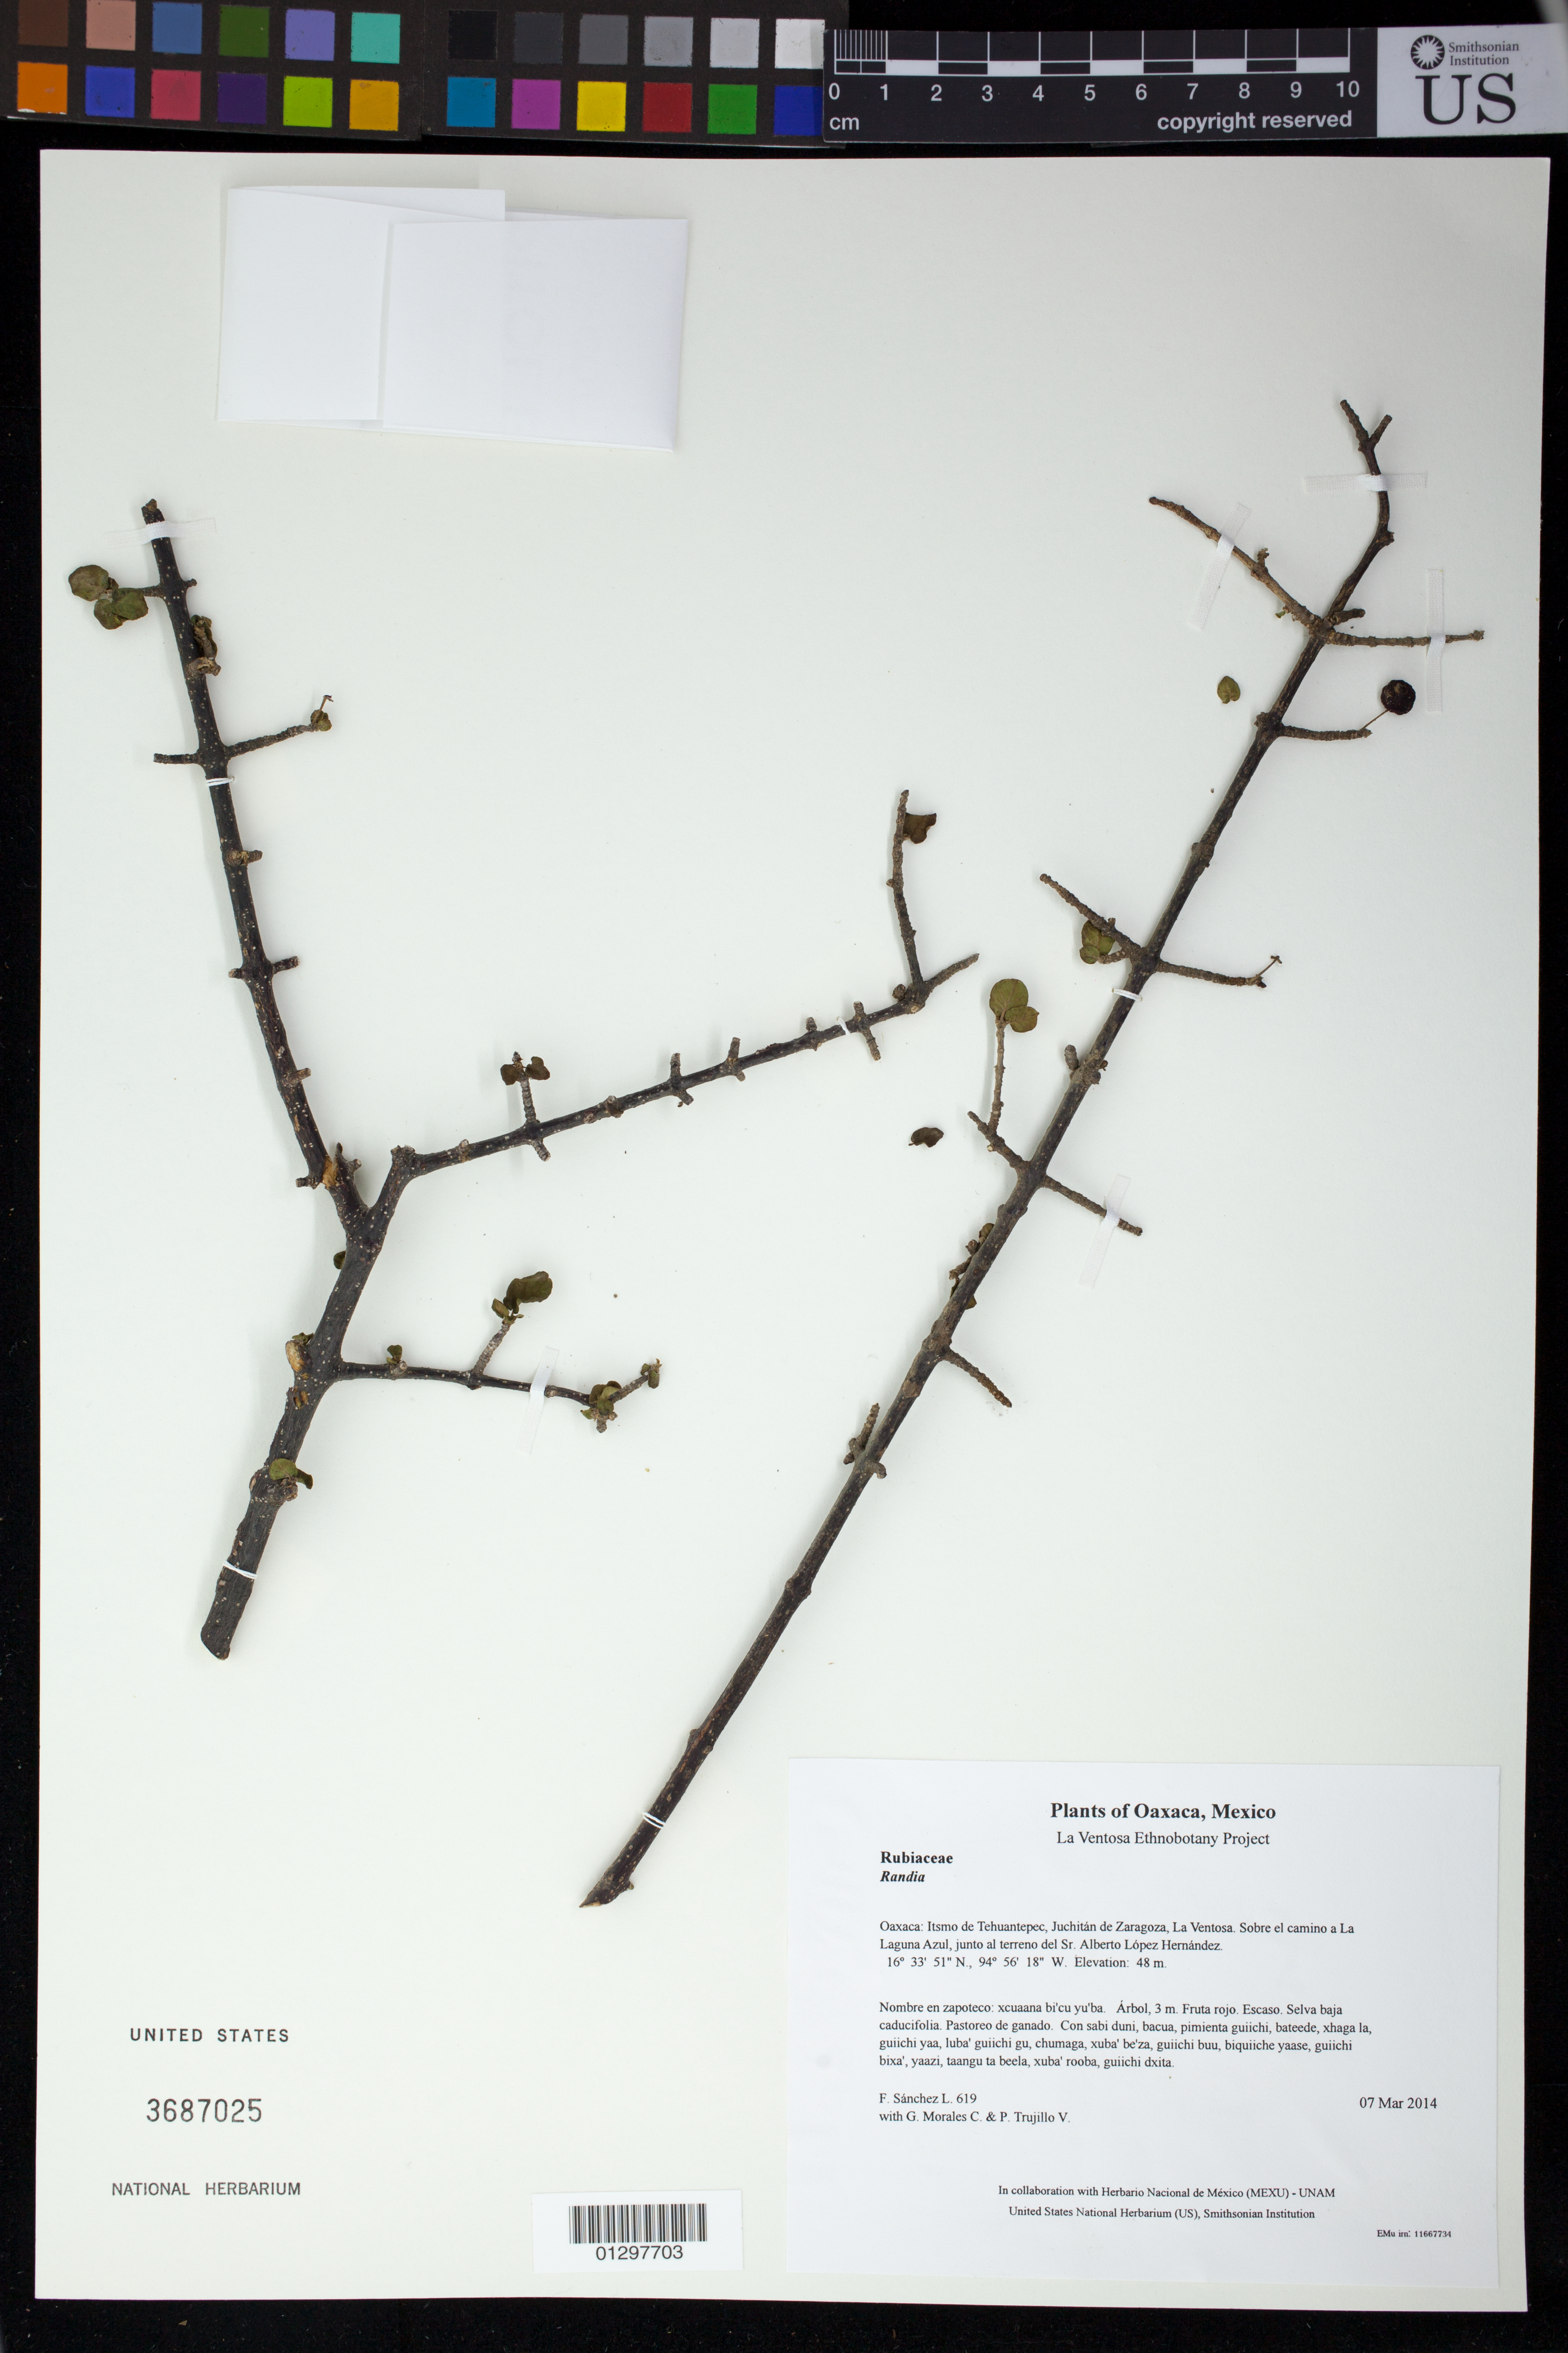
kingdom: Plantae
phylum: Tracheophyta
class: Magnoliopsida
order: Gentianales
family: Rubiaceae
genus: Guettarda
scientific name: Guettarda sp.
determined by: Martínez S., Esteban M.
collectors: F. Sánchez L., G. Morales C. & P. Trujillo V.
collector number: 619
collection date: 2014-03-07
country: Mexico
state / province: Oaxaca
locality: Itsmo de Tehuantepec, Juchitán de Zaragoza, La Ventosa. Sobre el camino a La Laguna Azul, junto al terreno del Sr. Alberto López Hernández.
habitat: Selva baja caducifolia. Pastoreo de ganado.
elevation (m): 48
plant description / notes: JEBOT, MEXU, SERO, US; Yaga. 3 m. Cuaananaxhi naxiña'. Huaxie'.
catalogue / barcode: US 3687025